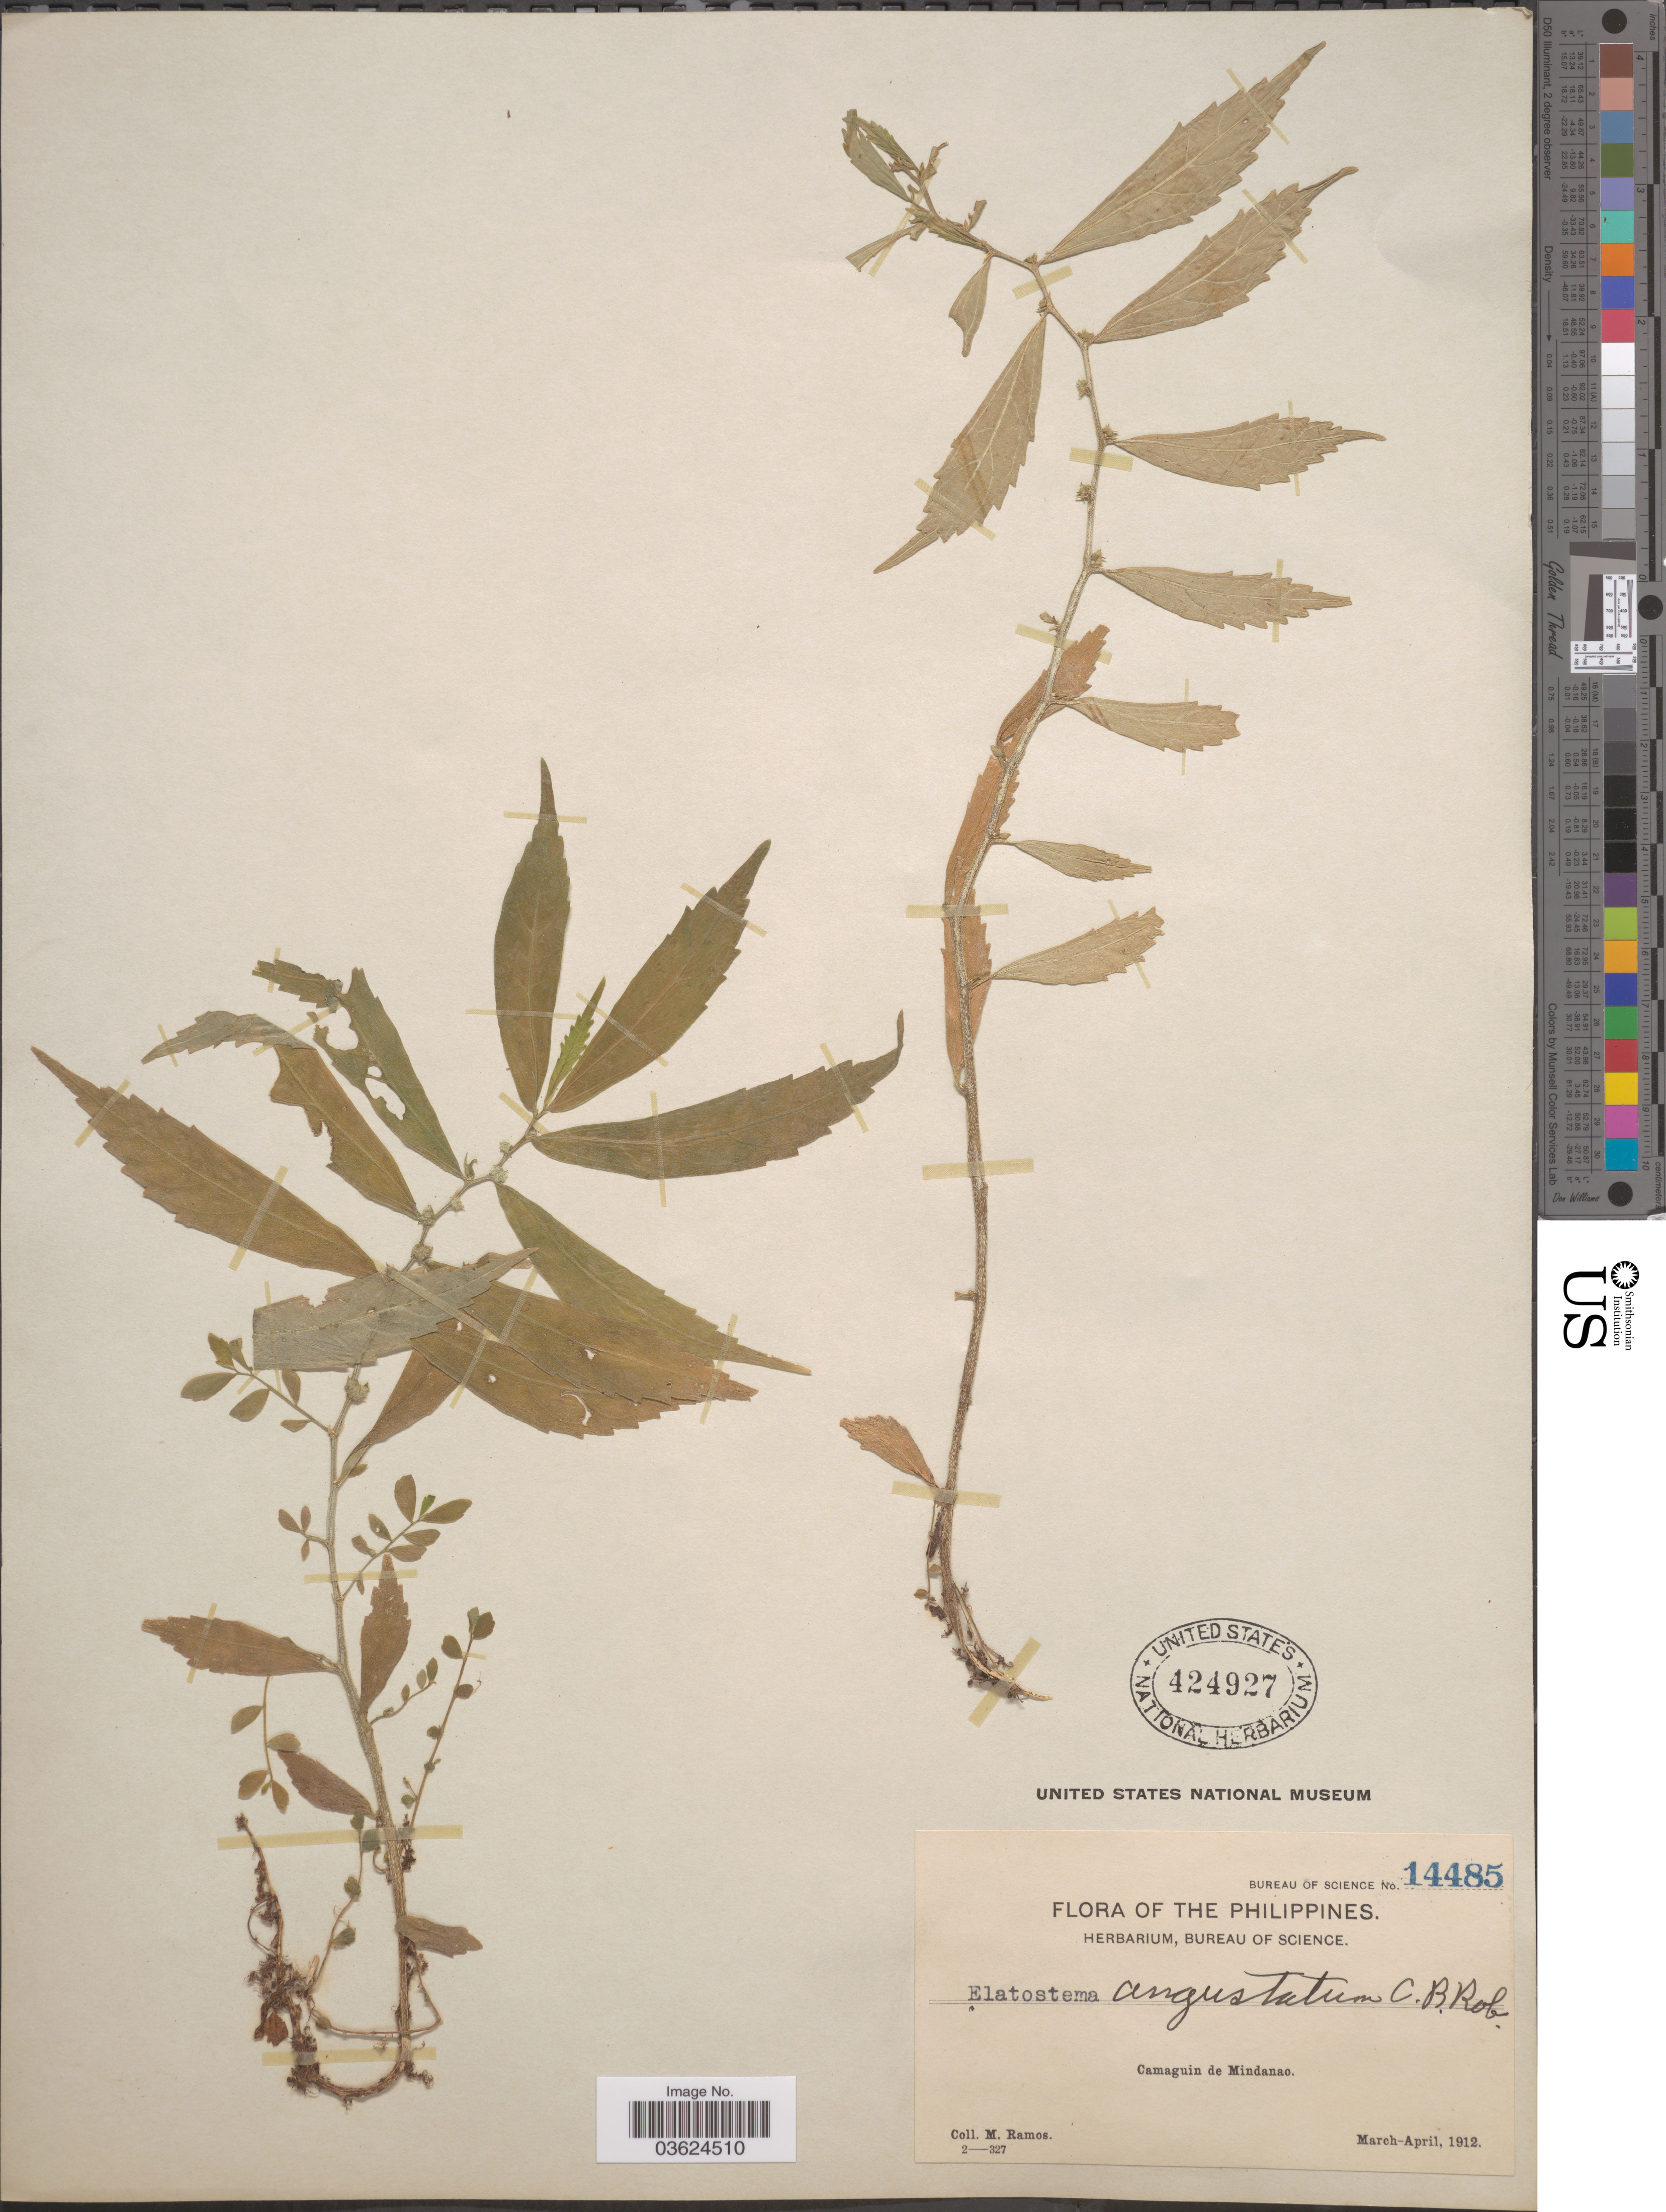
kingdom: Plantae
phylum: Tracheophyta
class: Magnoliopsida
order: Rosales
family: Urticaceae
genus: Elatostema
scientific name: Elatostema angustatum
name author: C.B. Rob.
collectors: M. Ramos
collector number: Bureau of Science 14485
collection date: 1912-03/1912-04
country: Philippines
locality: Camaguin de Mindanao.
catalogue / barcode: US 424927